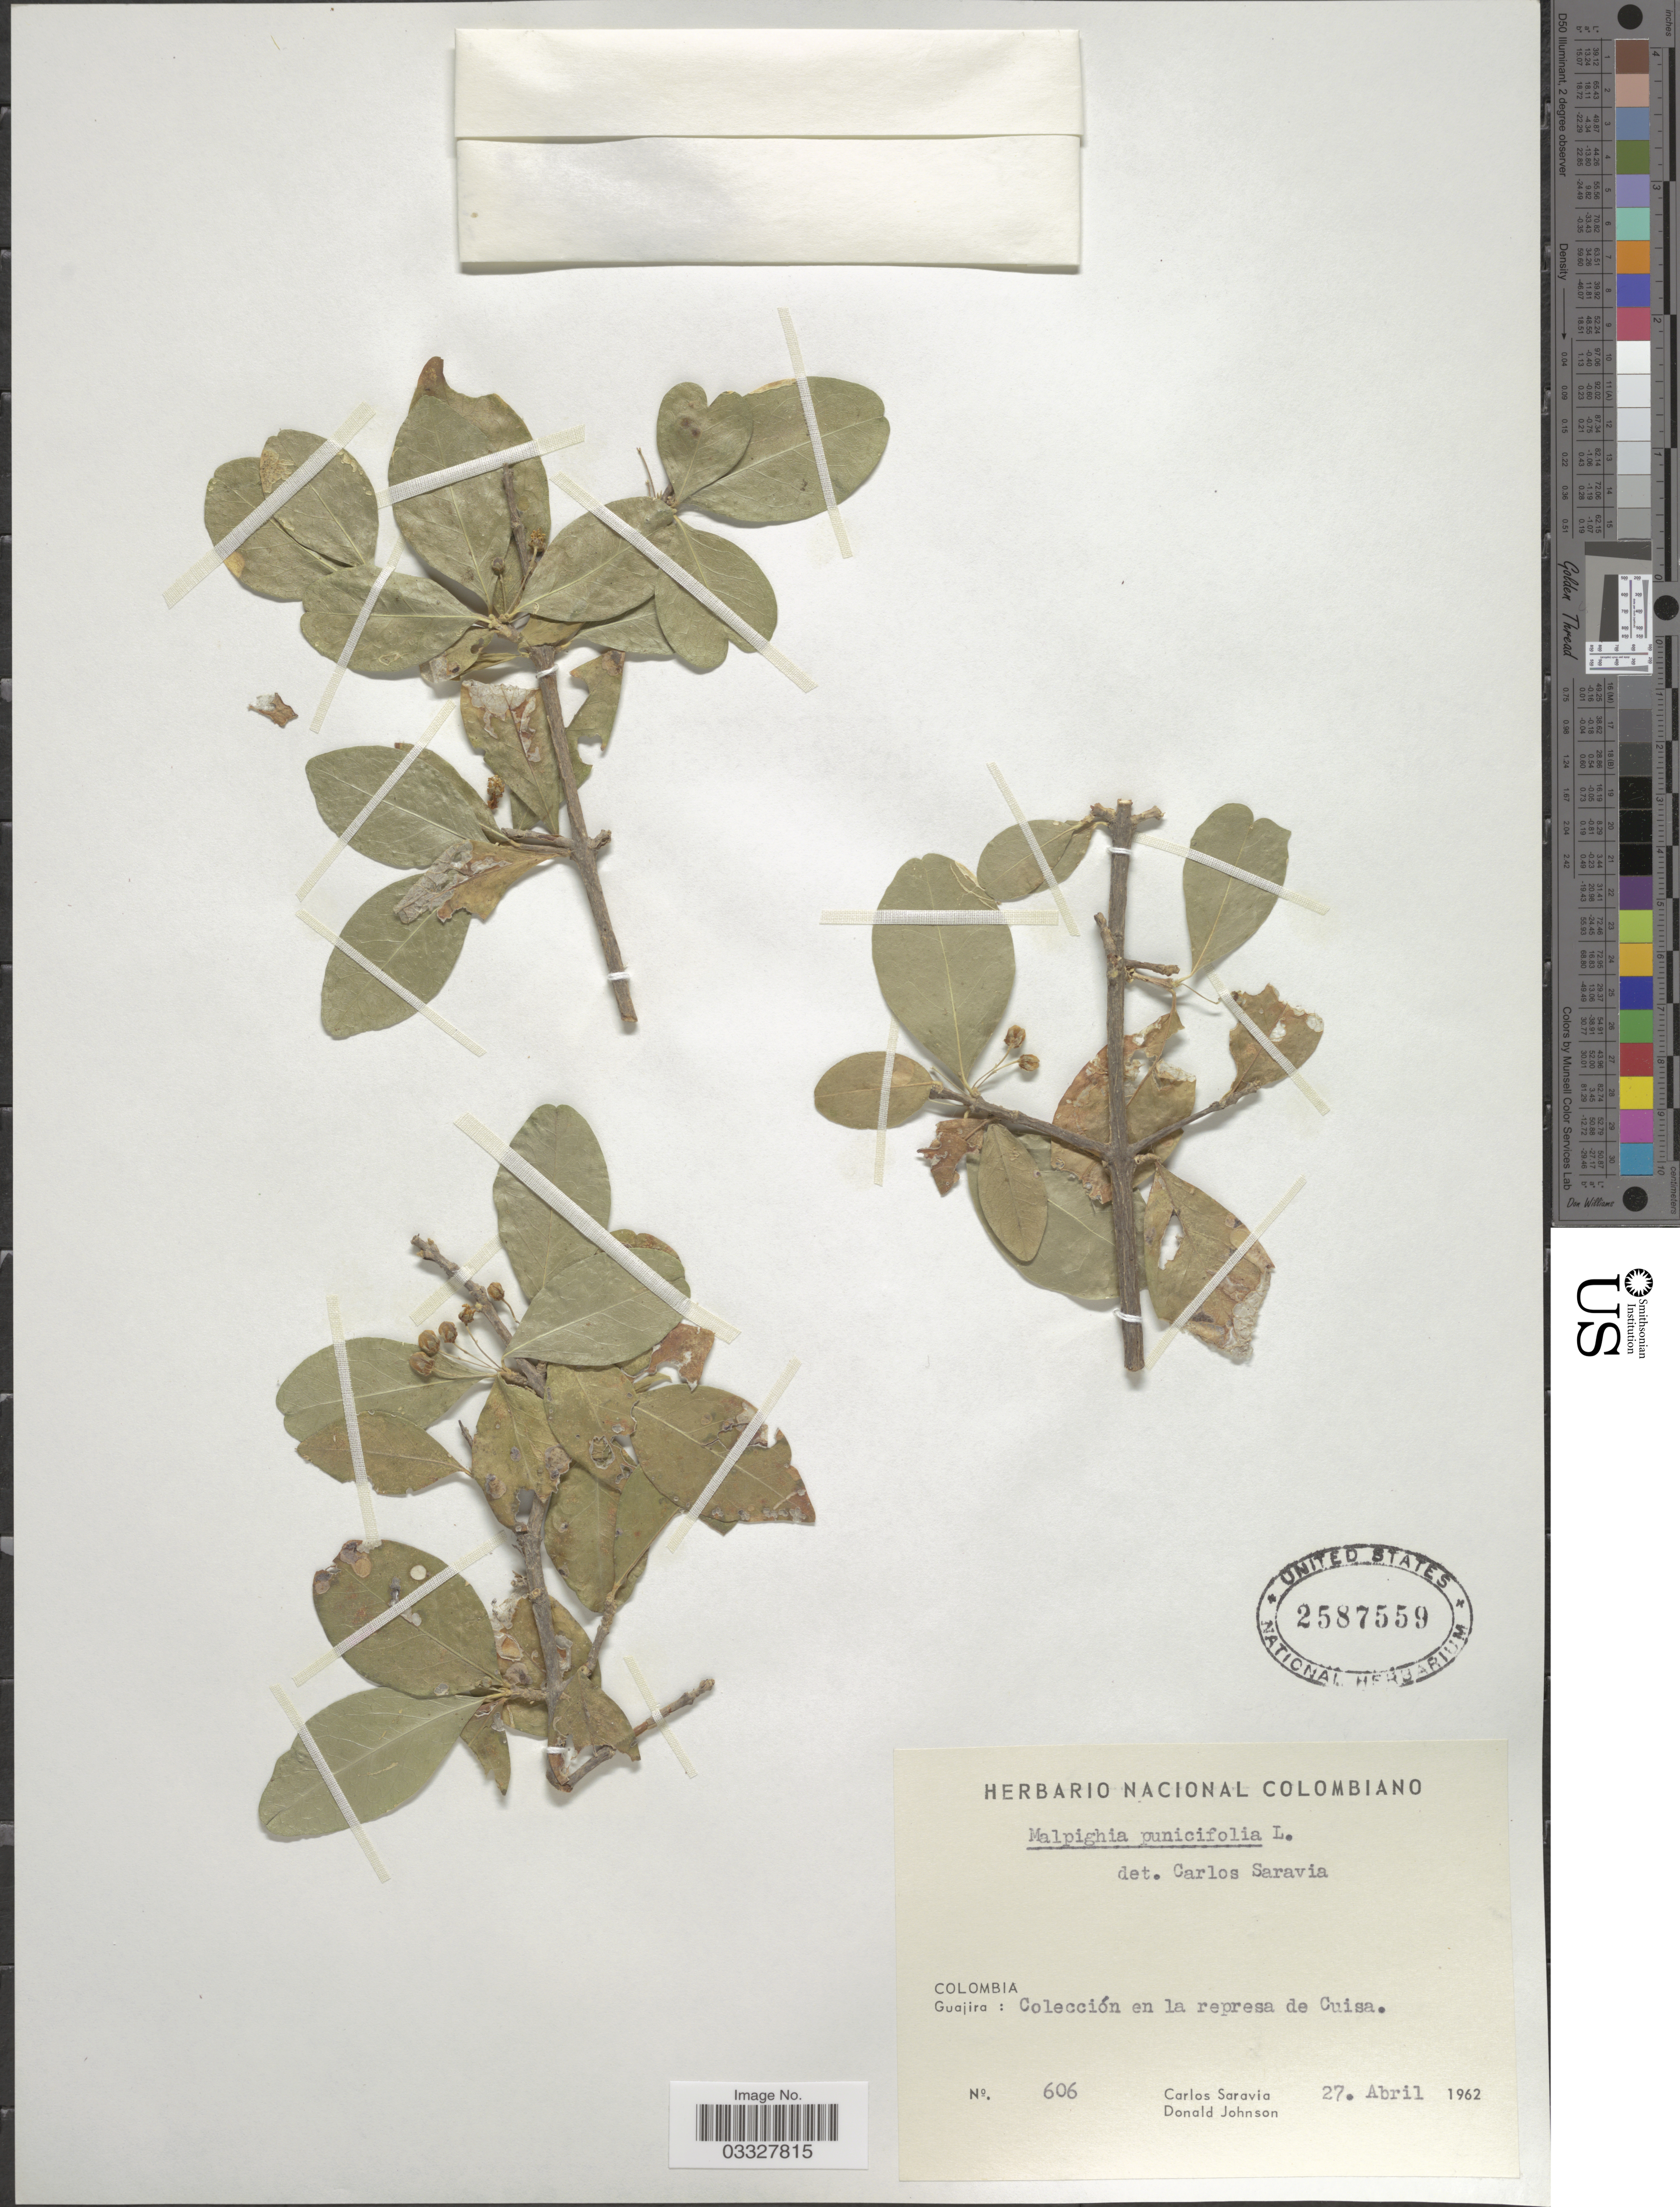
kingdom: Plantae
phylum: Tracheophyta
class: Magnoliopsida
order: Malpighiales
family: Malpighiaceae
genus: Malpighia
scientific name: Malpighia emarginata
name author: DC.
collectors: C. Saravia & D. Johnson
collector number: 606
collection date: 1962-04-27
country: Colombia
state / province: La Guajira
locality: En la represa de Cuisa.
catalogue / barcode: US 2587559